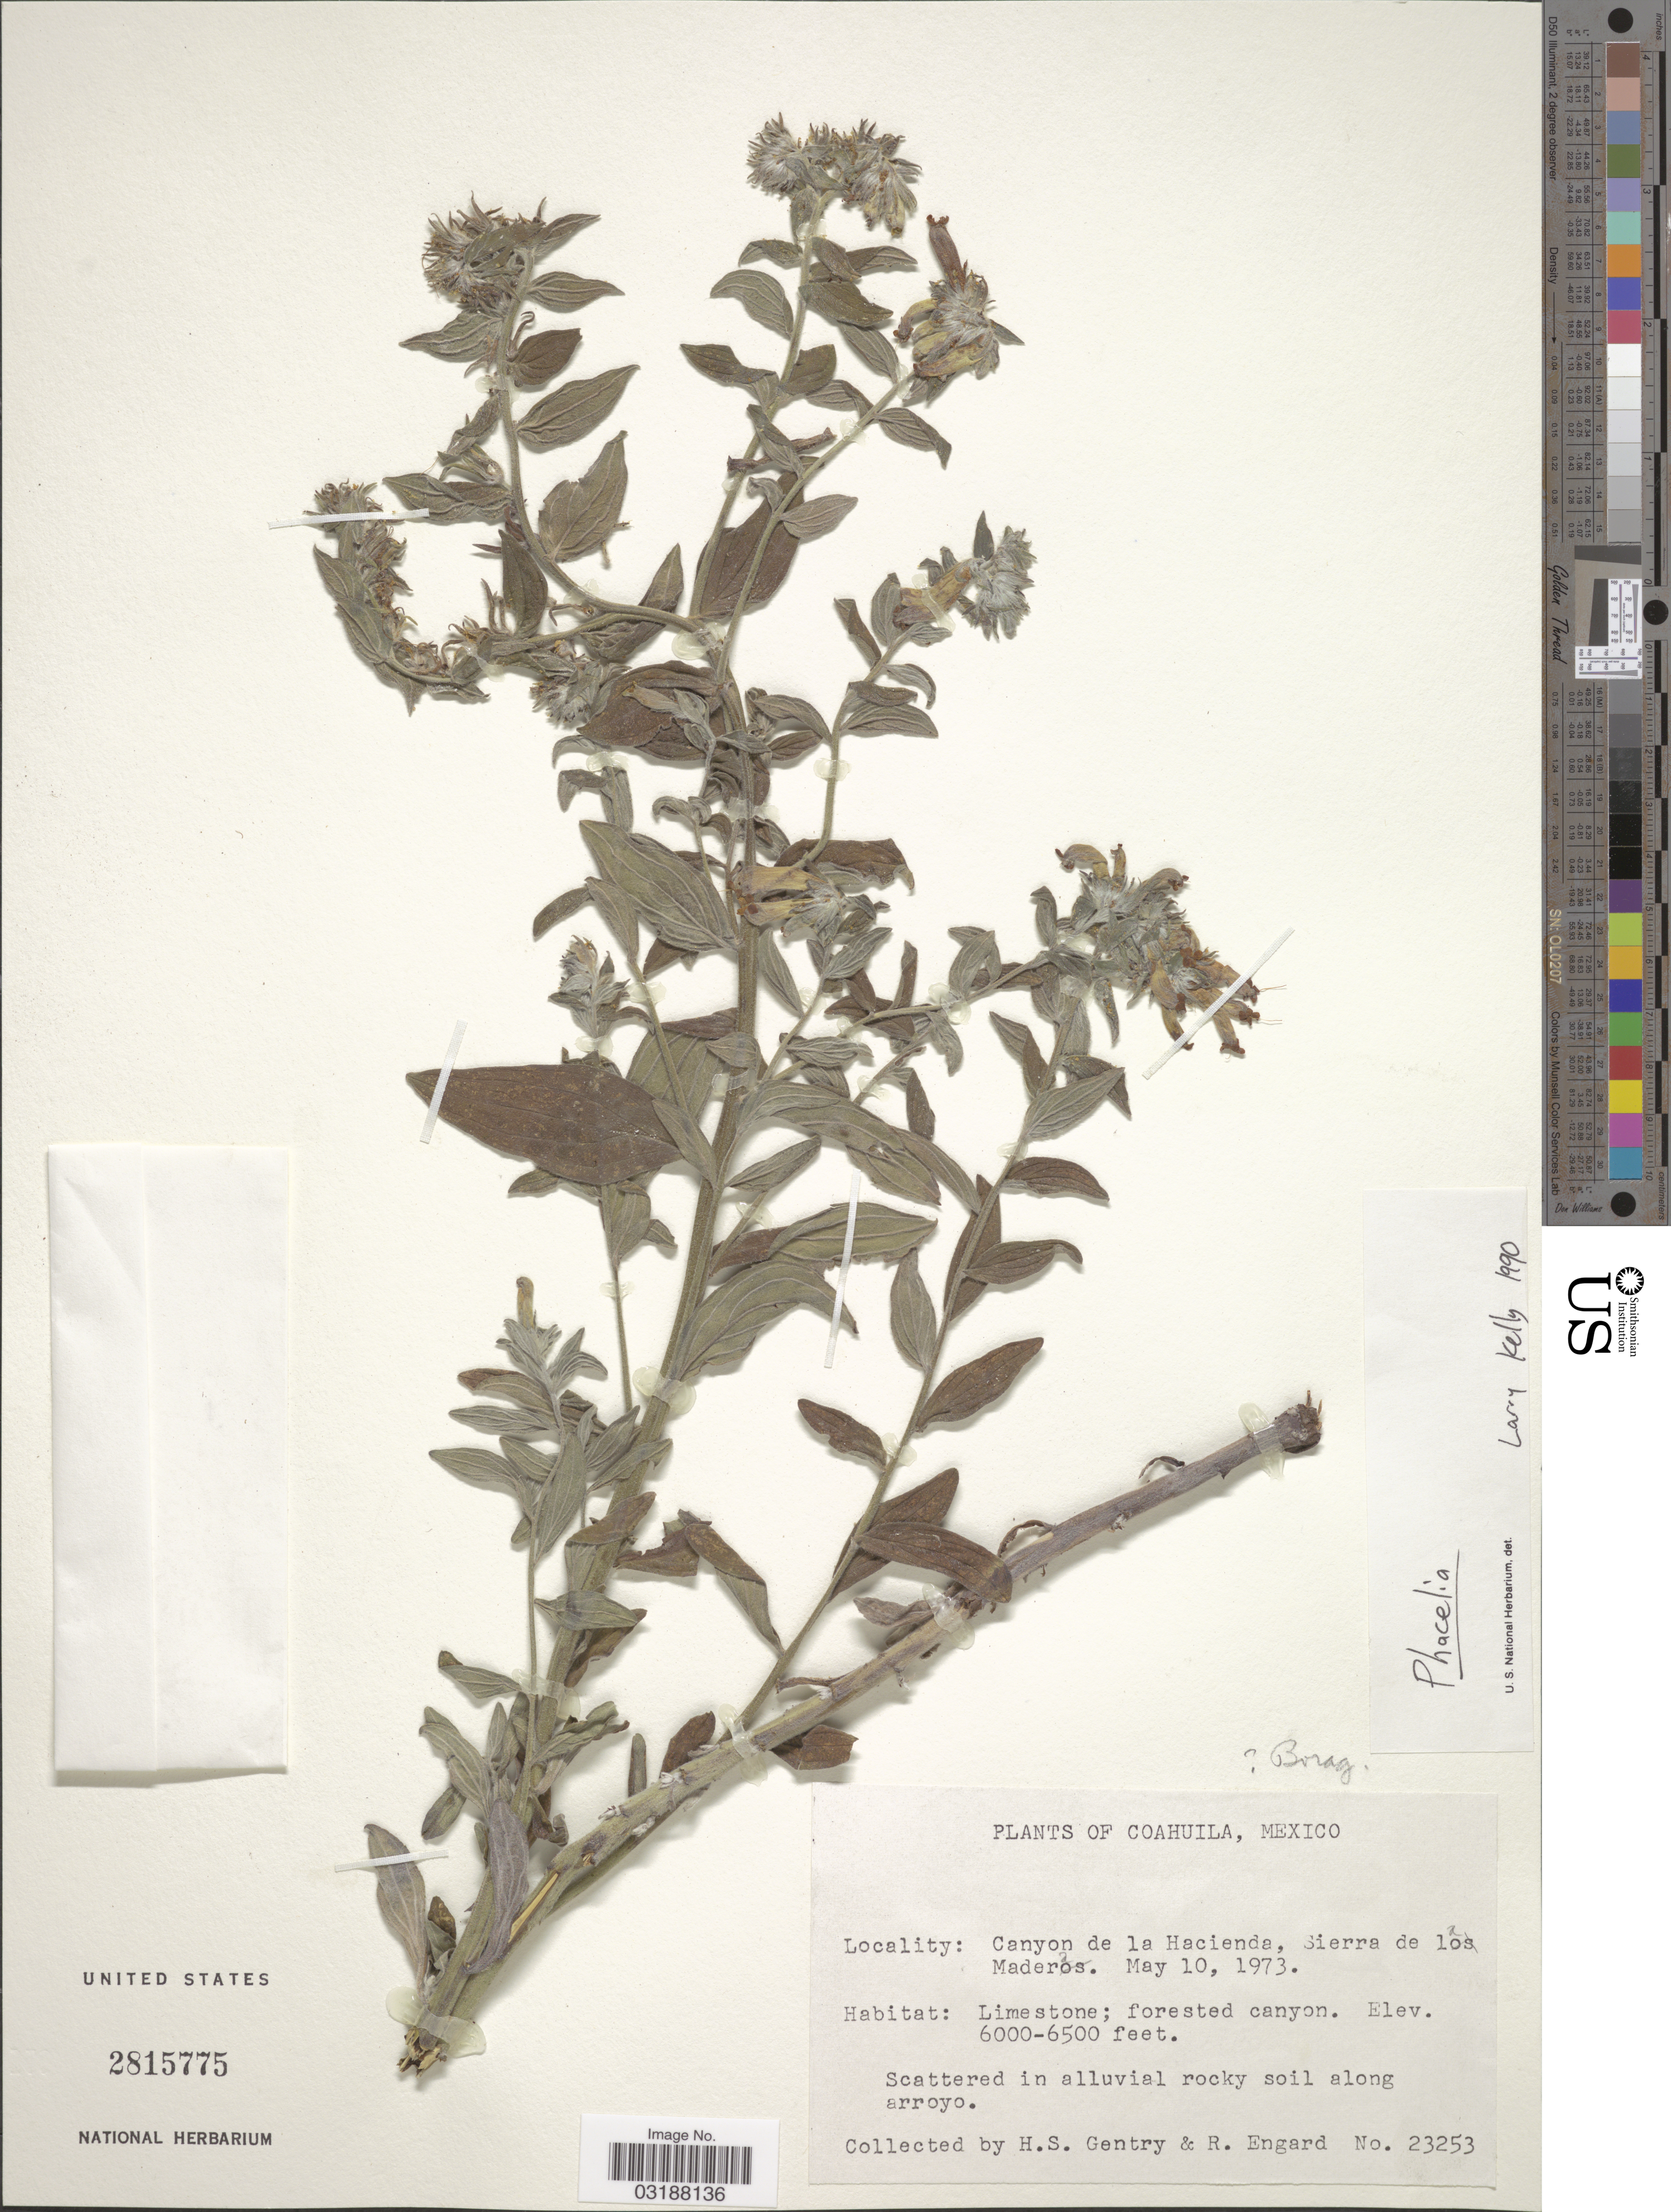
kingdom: Plantae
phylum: Tracheophyta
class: Magnoliopsida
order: Boraginales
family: Hydrophyllaceae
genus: Phacelia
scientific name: Phacelia sp.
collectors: H. S. Gentry & R. Engard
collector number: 23253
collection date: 1973-05-10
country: Mexico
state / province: Coahuila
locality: Canyon de la Hacienda, Sierra de la Maderas.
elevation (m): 1829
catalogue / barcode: US 2815775